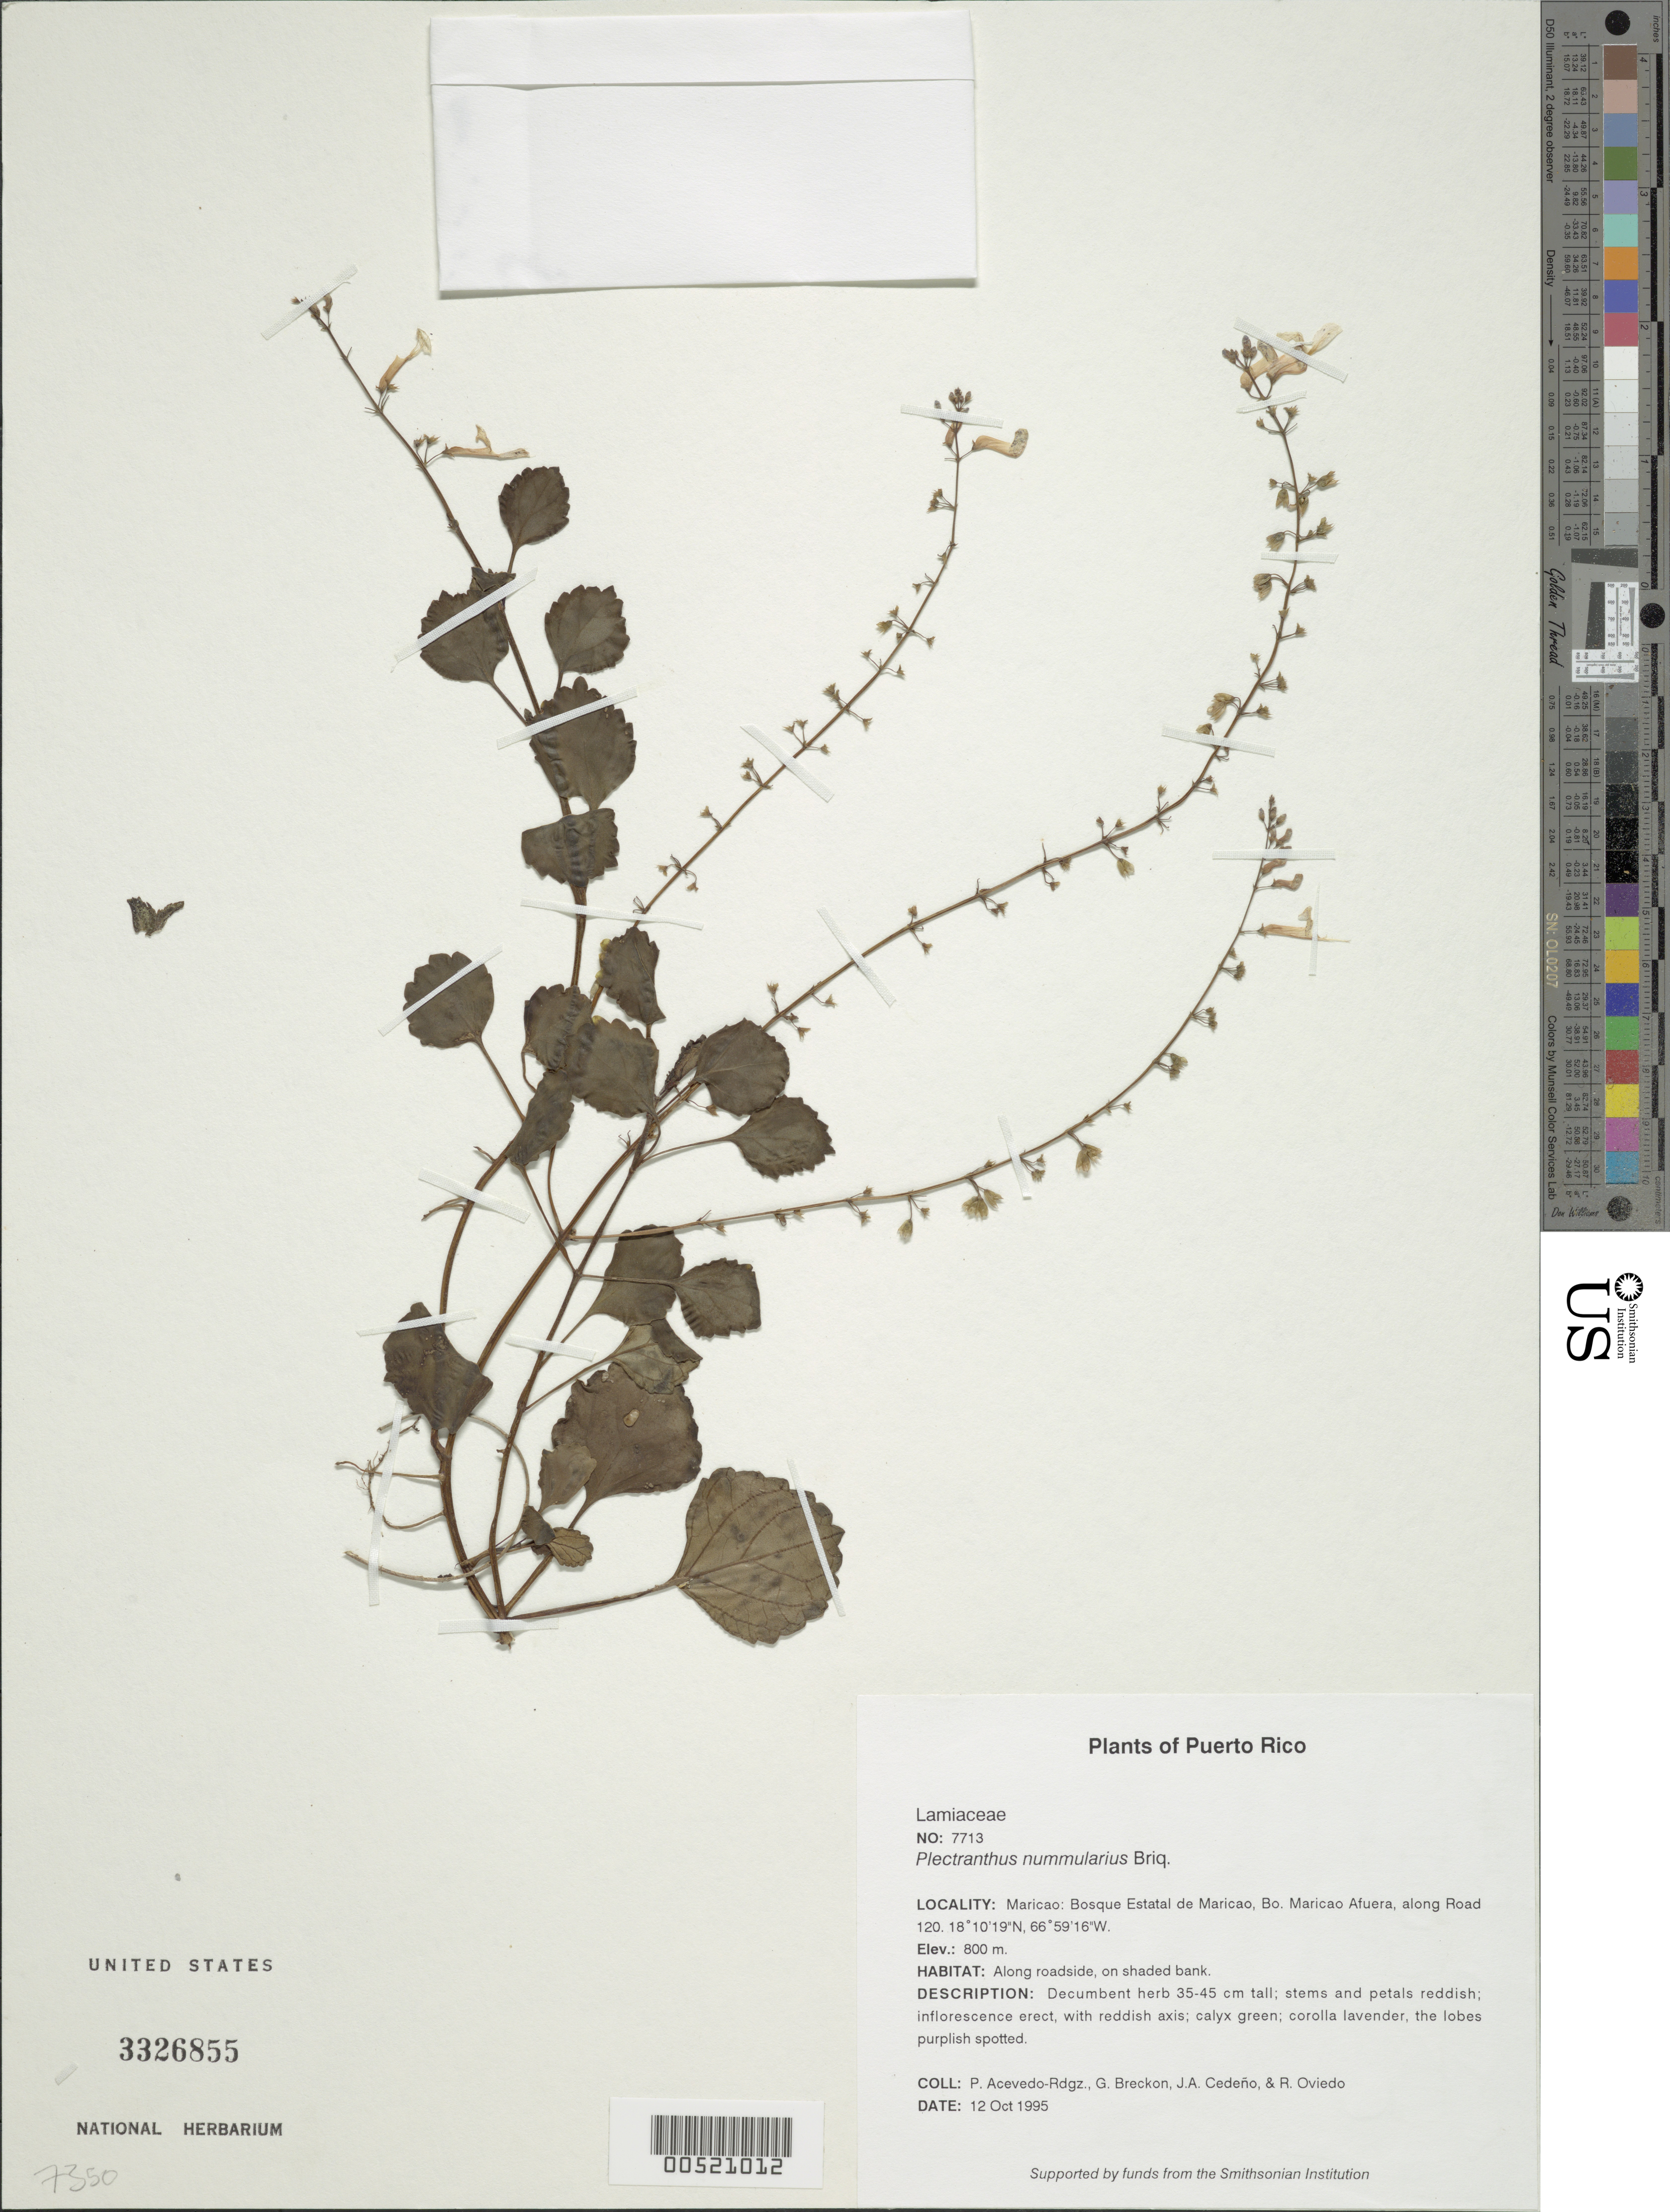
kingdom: Plantae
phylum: Tracheophyta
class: Magnoliopsida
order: Lamiales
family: Lamiaceae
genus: Plectranthus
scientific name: Plectranthus nummularius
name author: Briq.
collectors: P. Acevedo-Rodr., G. J. Breckon, J. A. Cedeño M. & R. Oviedo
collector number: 7713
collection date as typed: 13 Oct 1995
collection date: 1995-10-13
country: Puerto Rico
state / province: Maricao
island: Puerto Rico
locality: Maricao: Bosque Estatal de Maricao, Bo. Maricao Afuera, along Road 120, Río Maricao.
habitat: Along roadside.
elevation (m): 800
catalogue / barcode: US 3326855